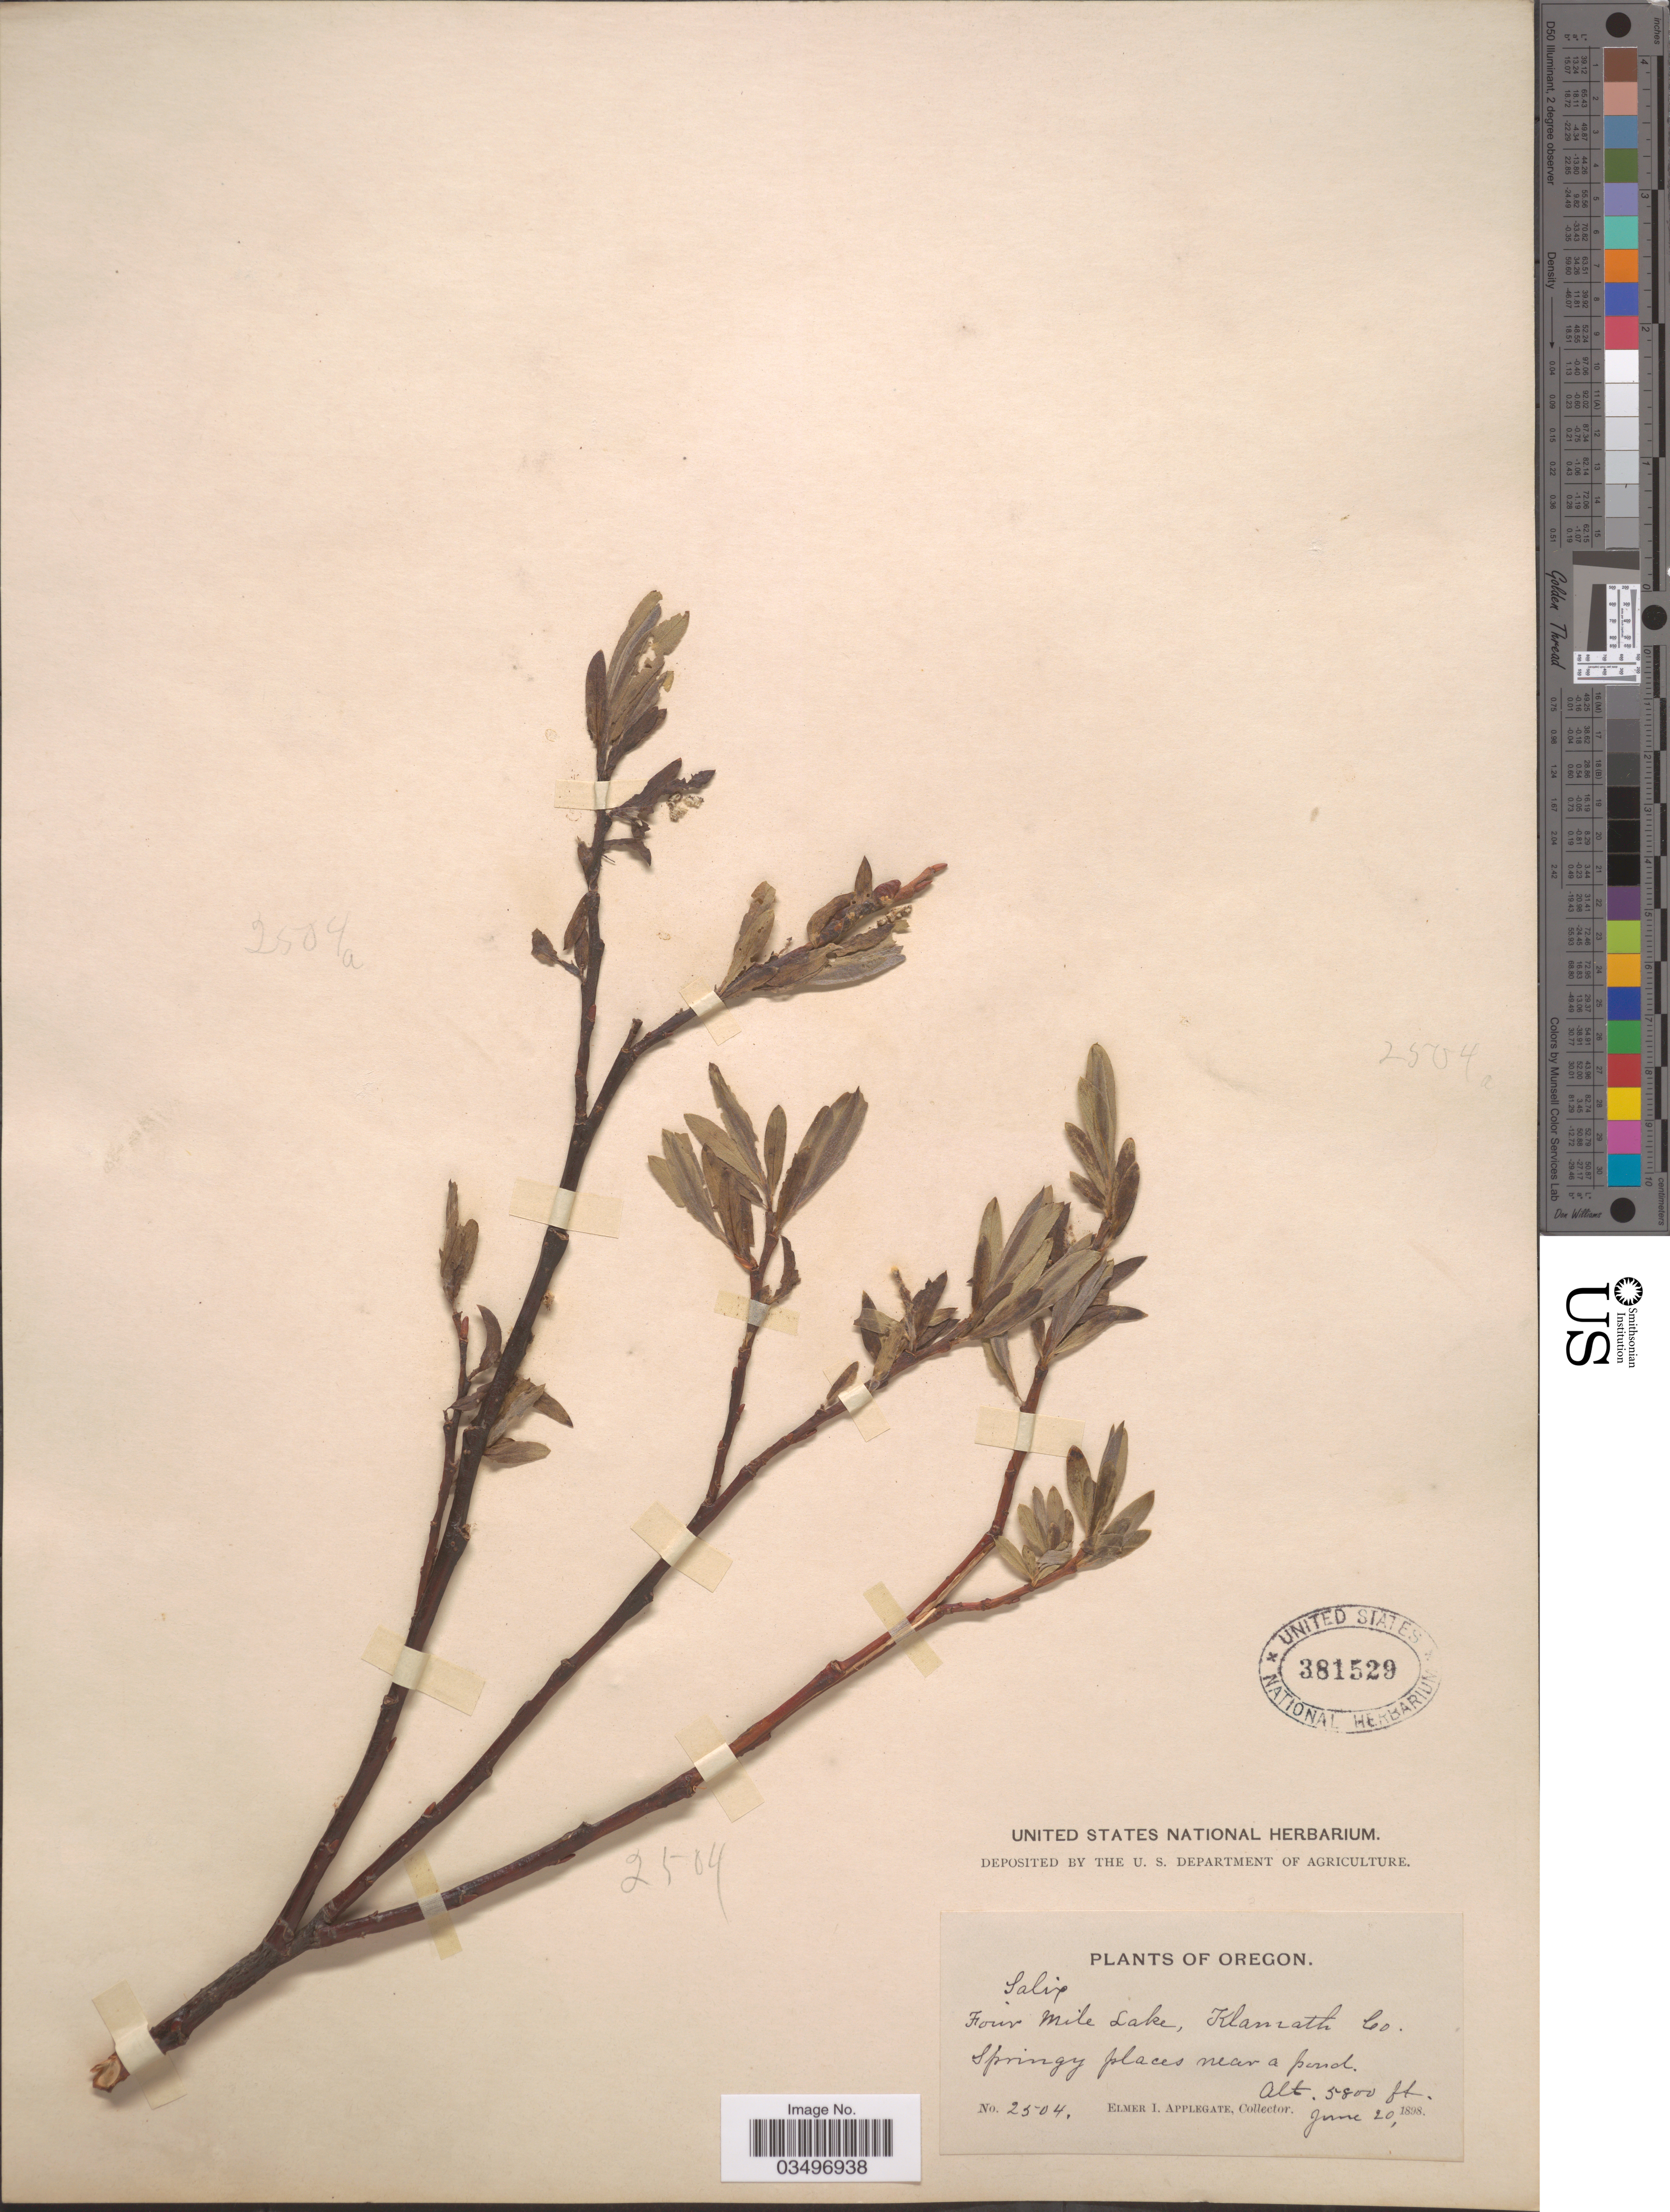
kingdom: Plantae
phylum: Tracheophyta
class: Magnoliopsida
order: Malpighiales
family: Salicaceae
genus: Salix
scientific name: Salix eastwoodiae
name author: Cockerell ex A. Heller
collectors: E. I. Applegate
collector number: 2504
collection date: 1898-06-20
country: United States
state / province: Oregon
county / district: Klamath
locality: Four Mile Lake, Klamath Co.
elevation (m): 1768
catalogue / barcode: US 381529